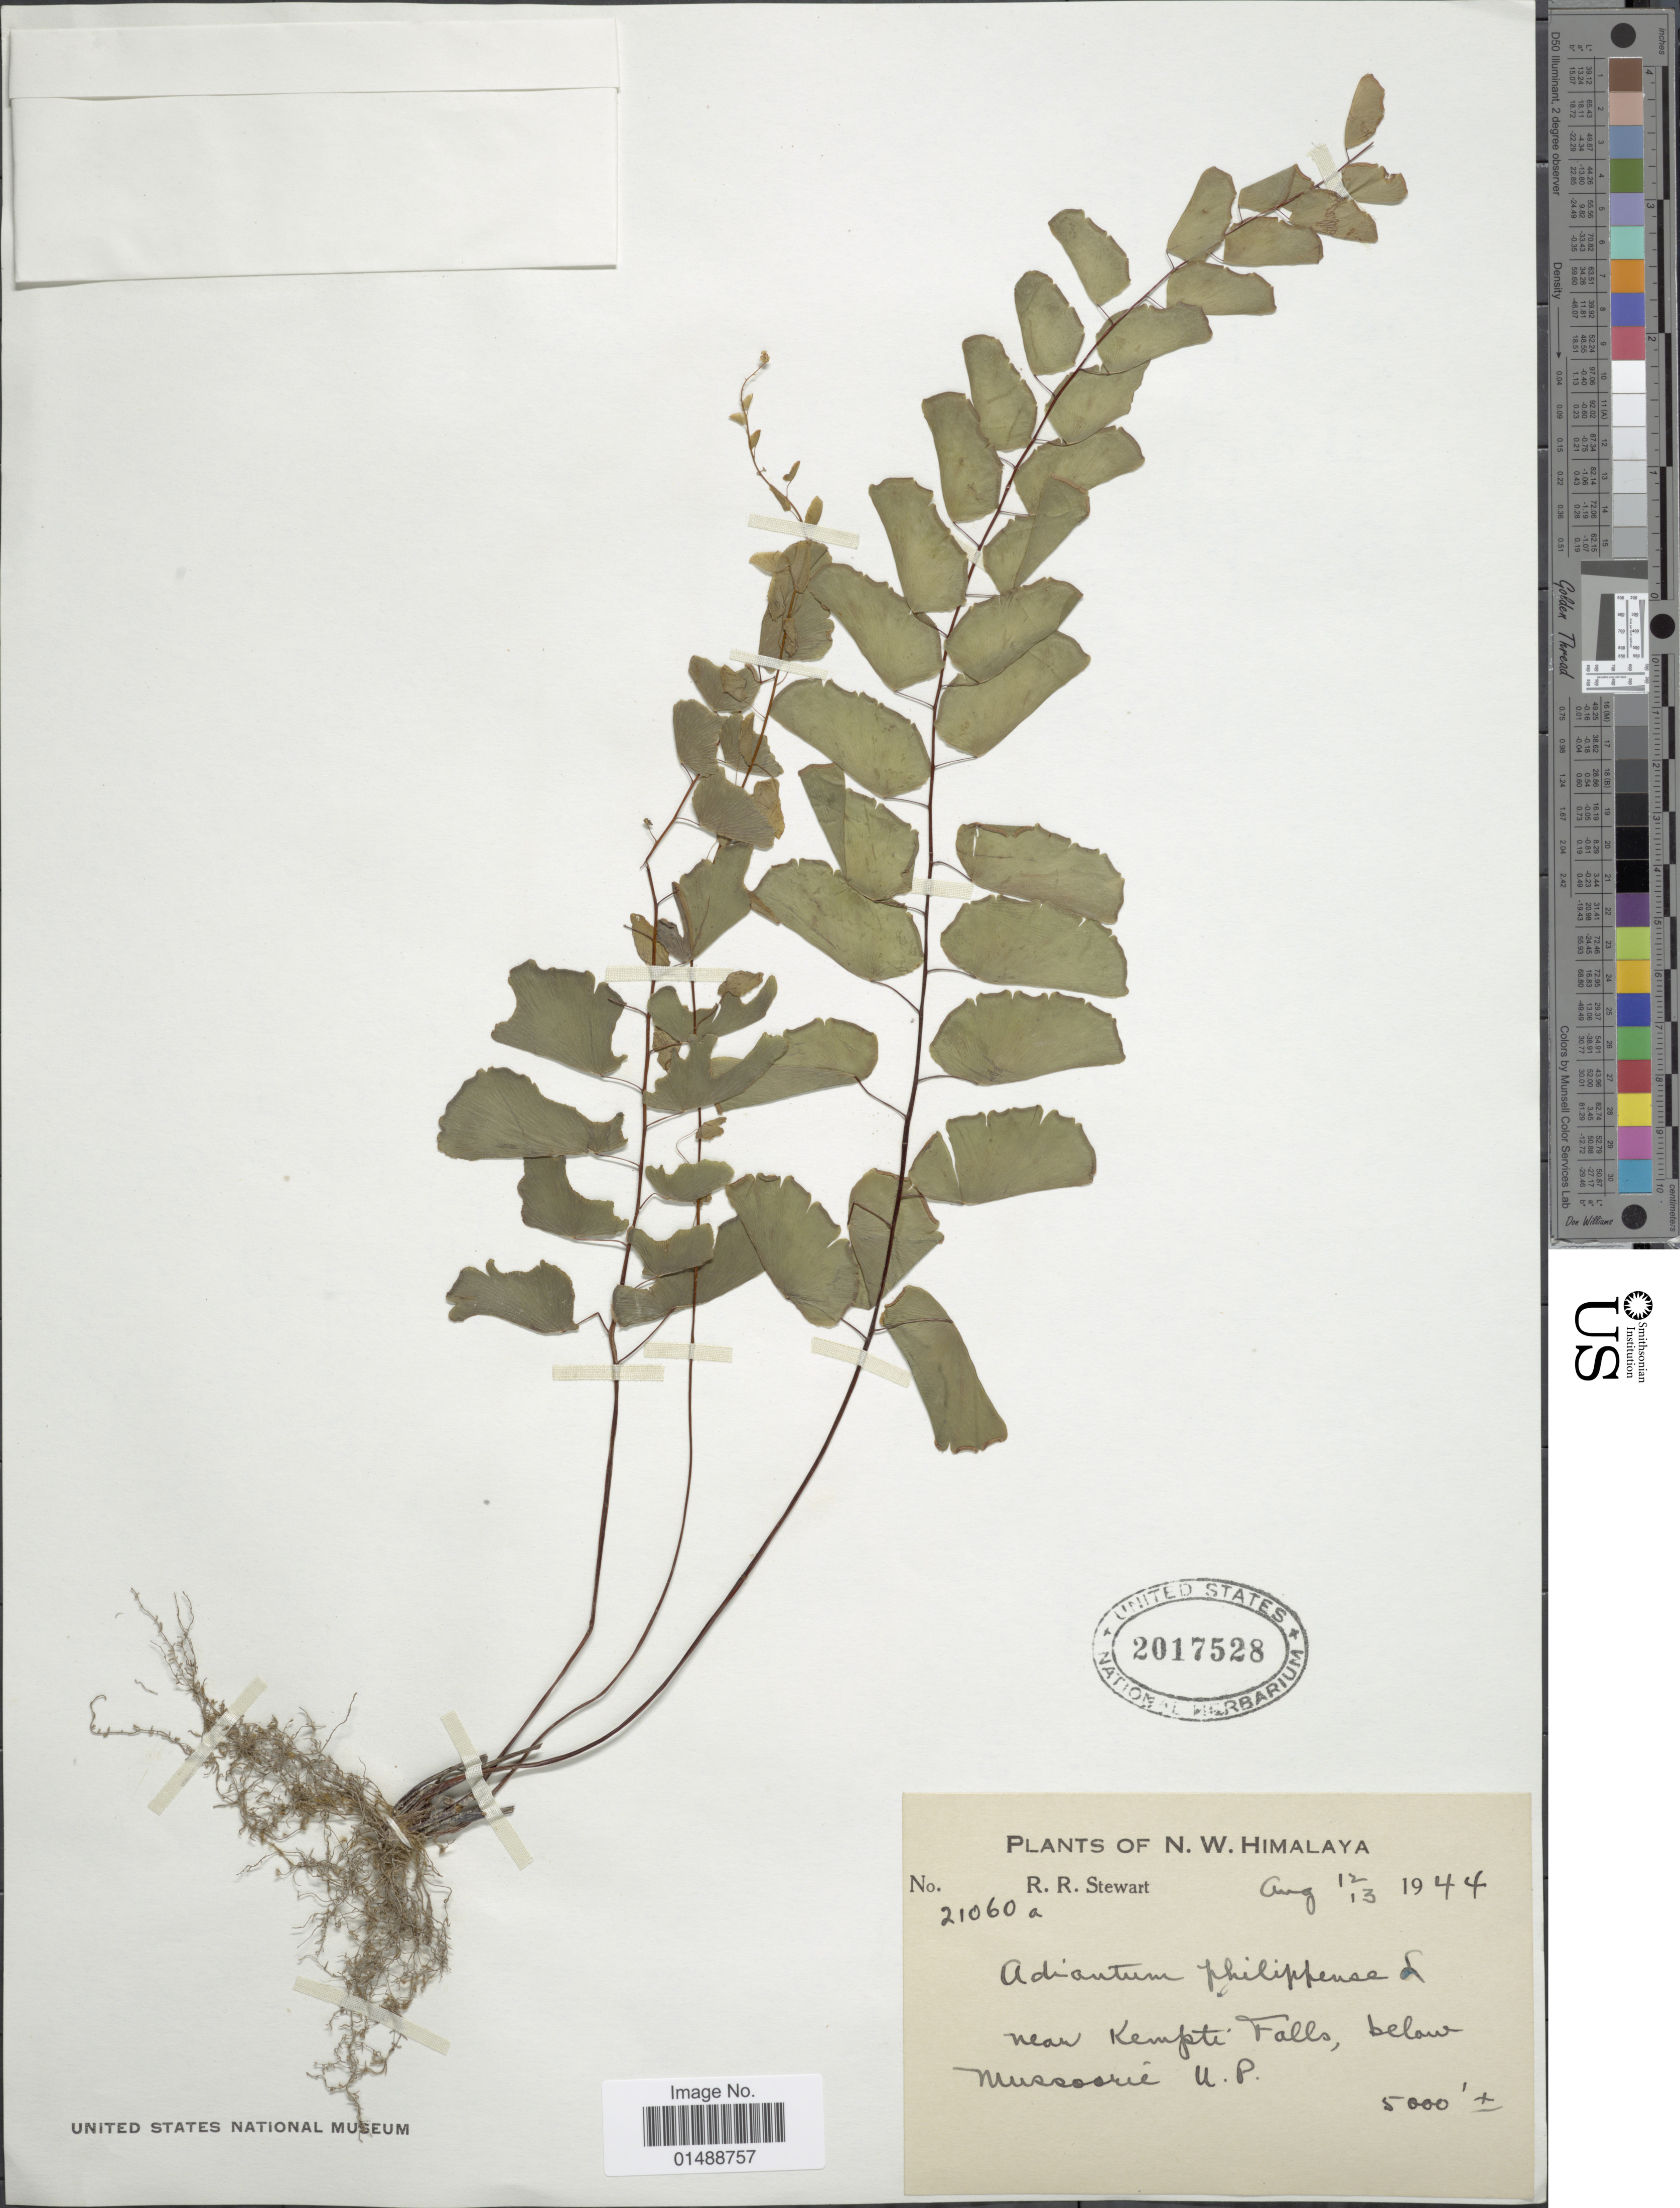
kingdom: Plantae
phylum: Tracheophyta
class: Polypodiopsida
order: Polypodiales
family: Pteridaceae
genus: Adiantum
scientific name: Adiantum philippense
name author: L.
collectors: R. R. Stewart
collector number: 21060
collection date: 1944-08-12/1944-08-13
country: India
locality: N. W. Himalaya, near Kempte Falls, below Mussoorie U. P.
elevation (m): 1524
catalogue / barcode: US 2017528